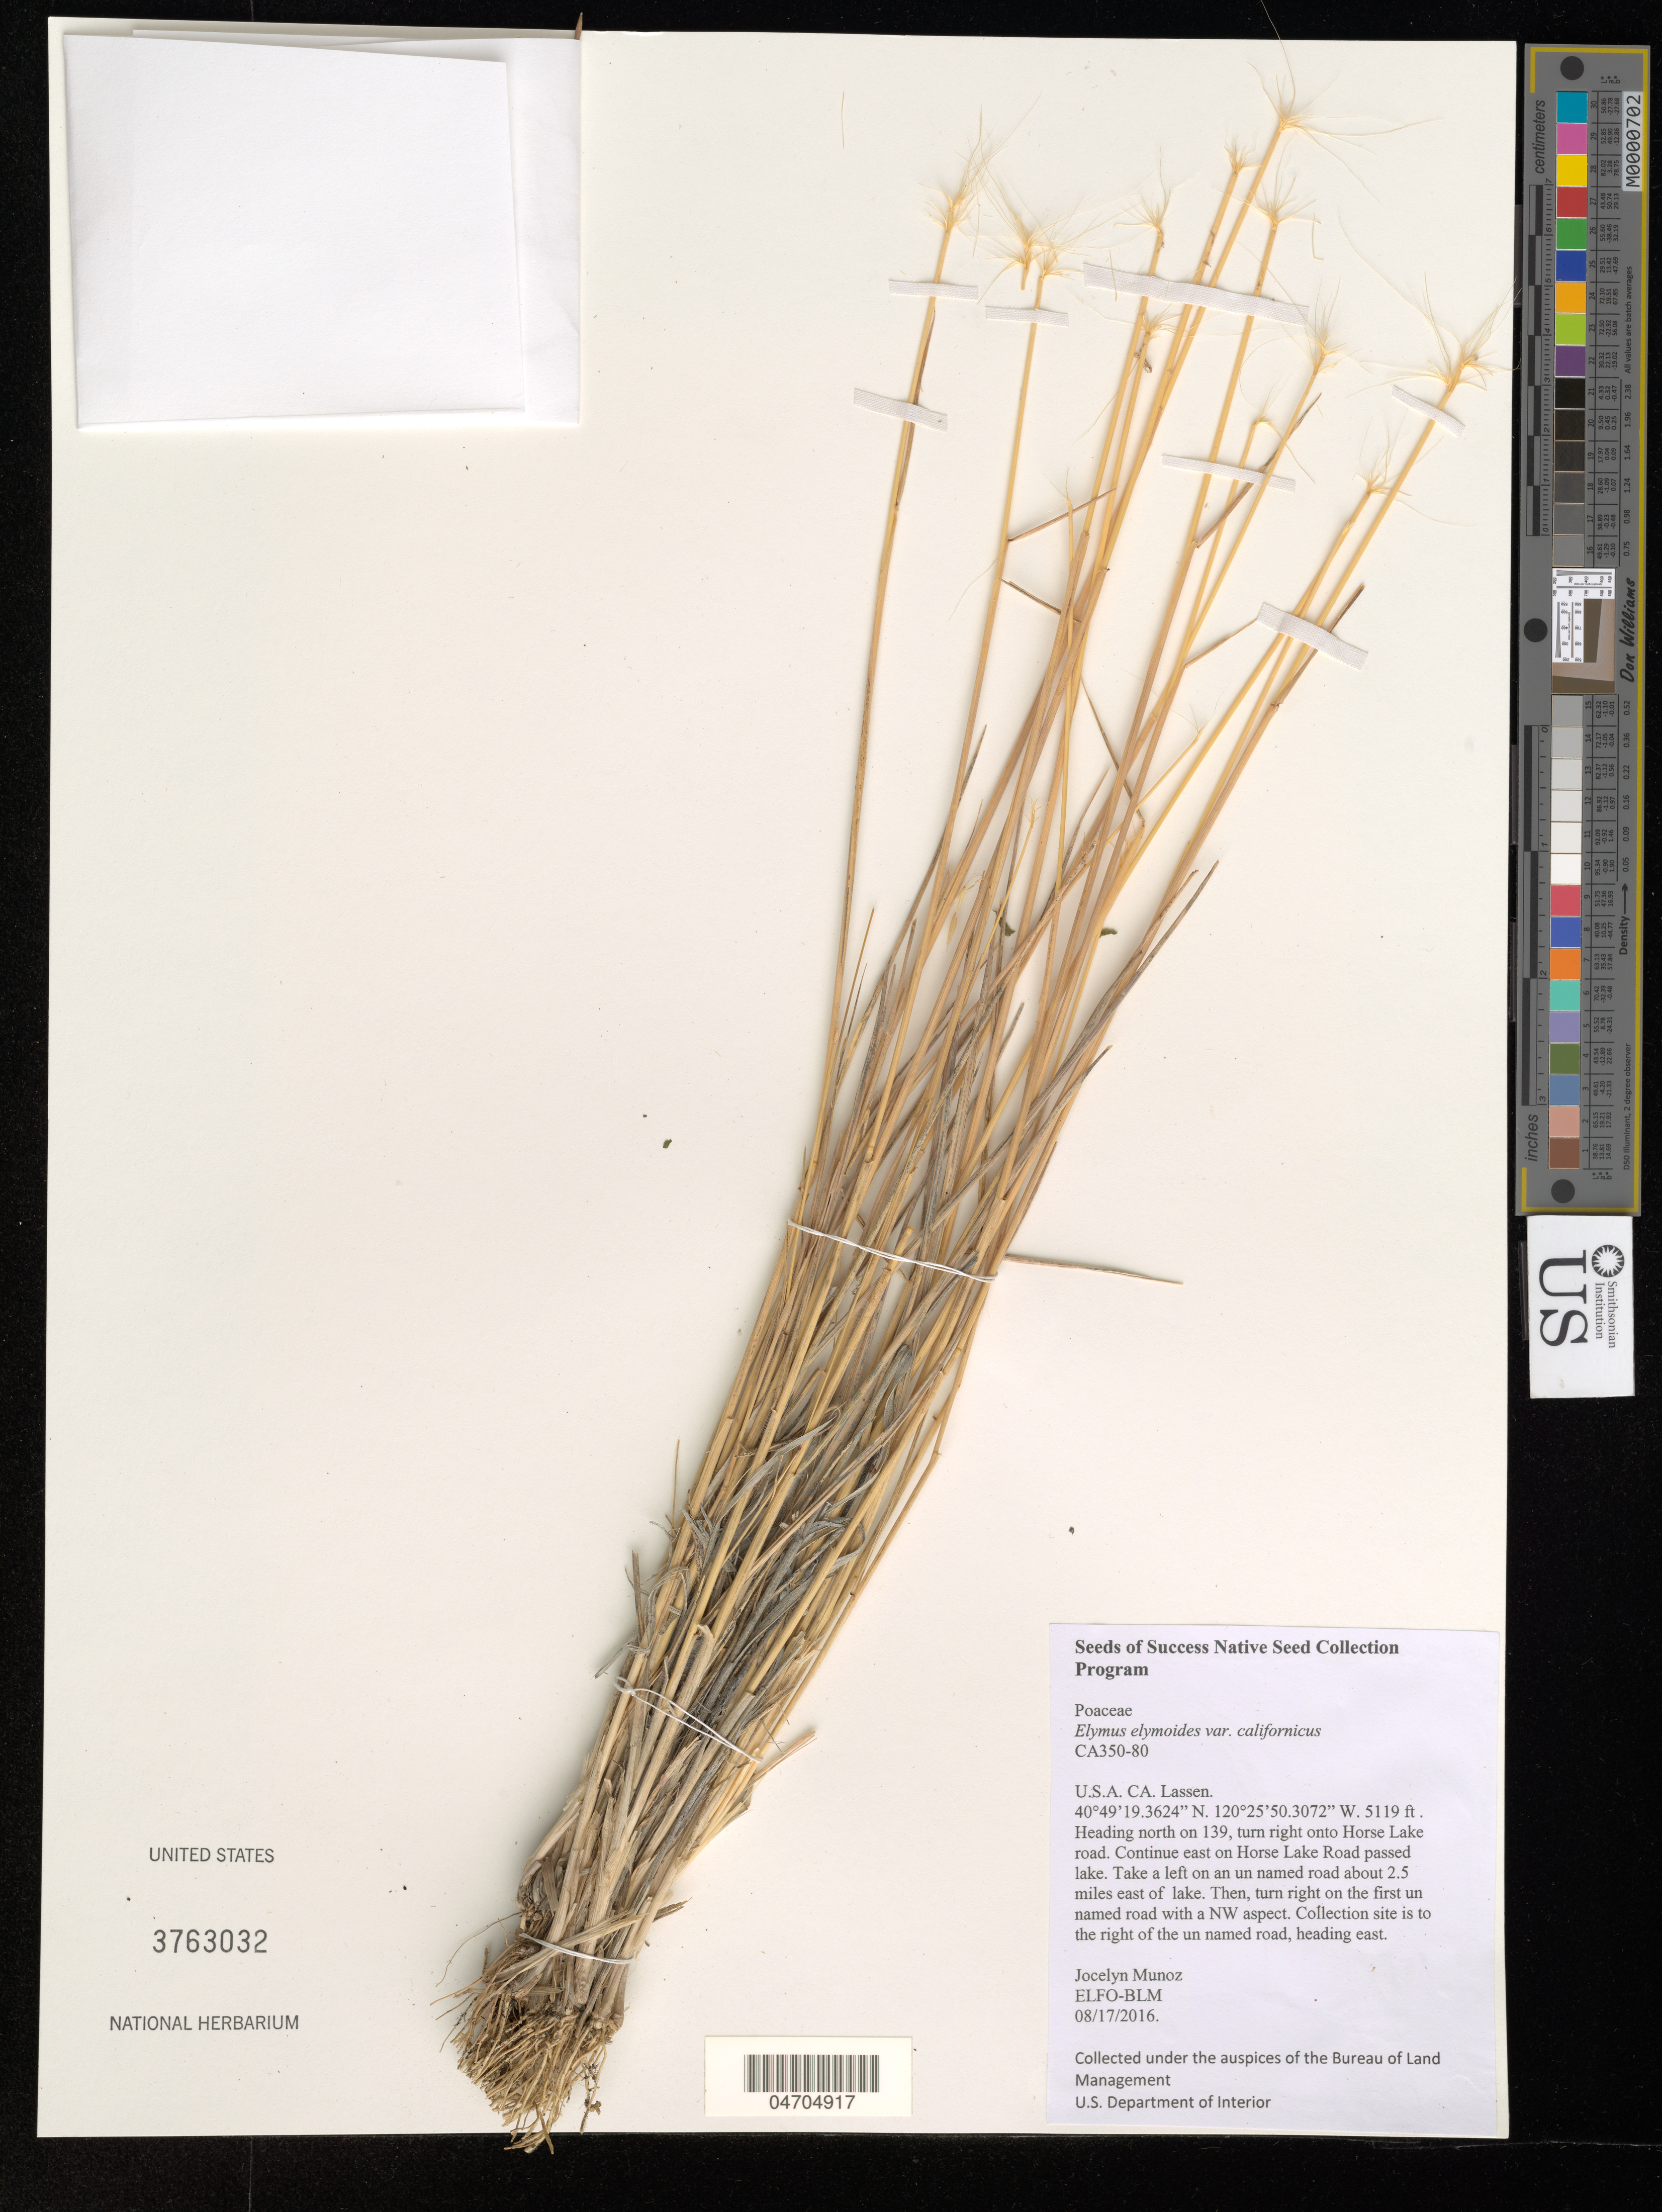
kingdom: Plantae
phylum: Tracheophyta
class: Liliopsida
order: Poales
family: Poaceae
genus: Elymus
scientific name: Elymus elymoides var. elymoides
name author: (Raf.) Swezey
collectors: J. Munoz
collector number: CA350-80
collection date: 2016-08-17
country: United States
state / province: California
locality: Lassen. Heading north on 139, turn right onto Horse Lake road. Continue east on Horse Lake Road passed lake. Take a left on an un named road about 2.5 miles east of lake. Then, turn right on the first un named road with a NW aspect. Collection site is to the right of the un named road, heading east.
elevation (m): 1560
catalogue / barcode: US 3763032